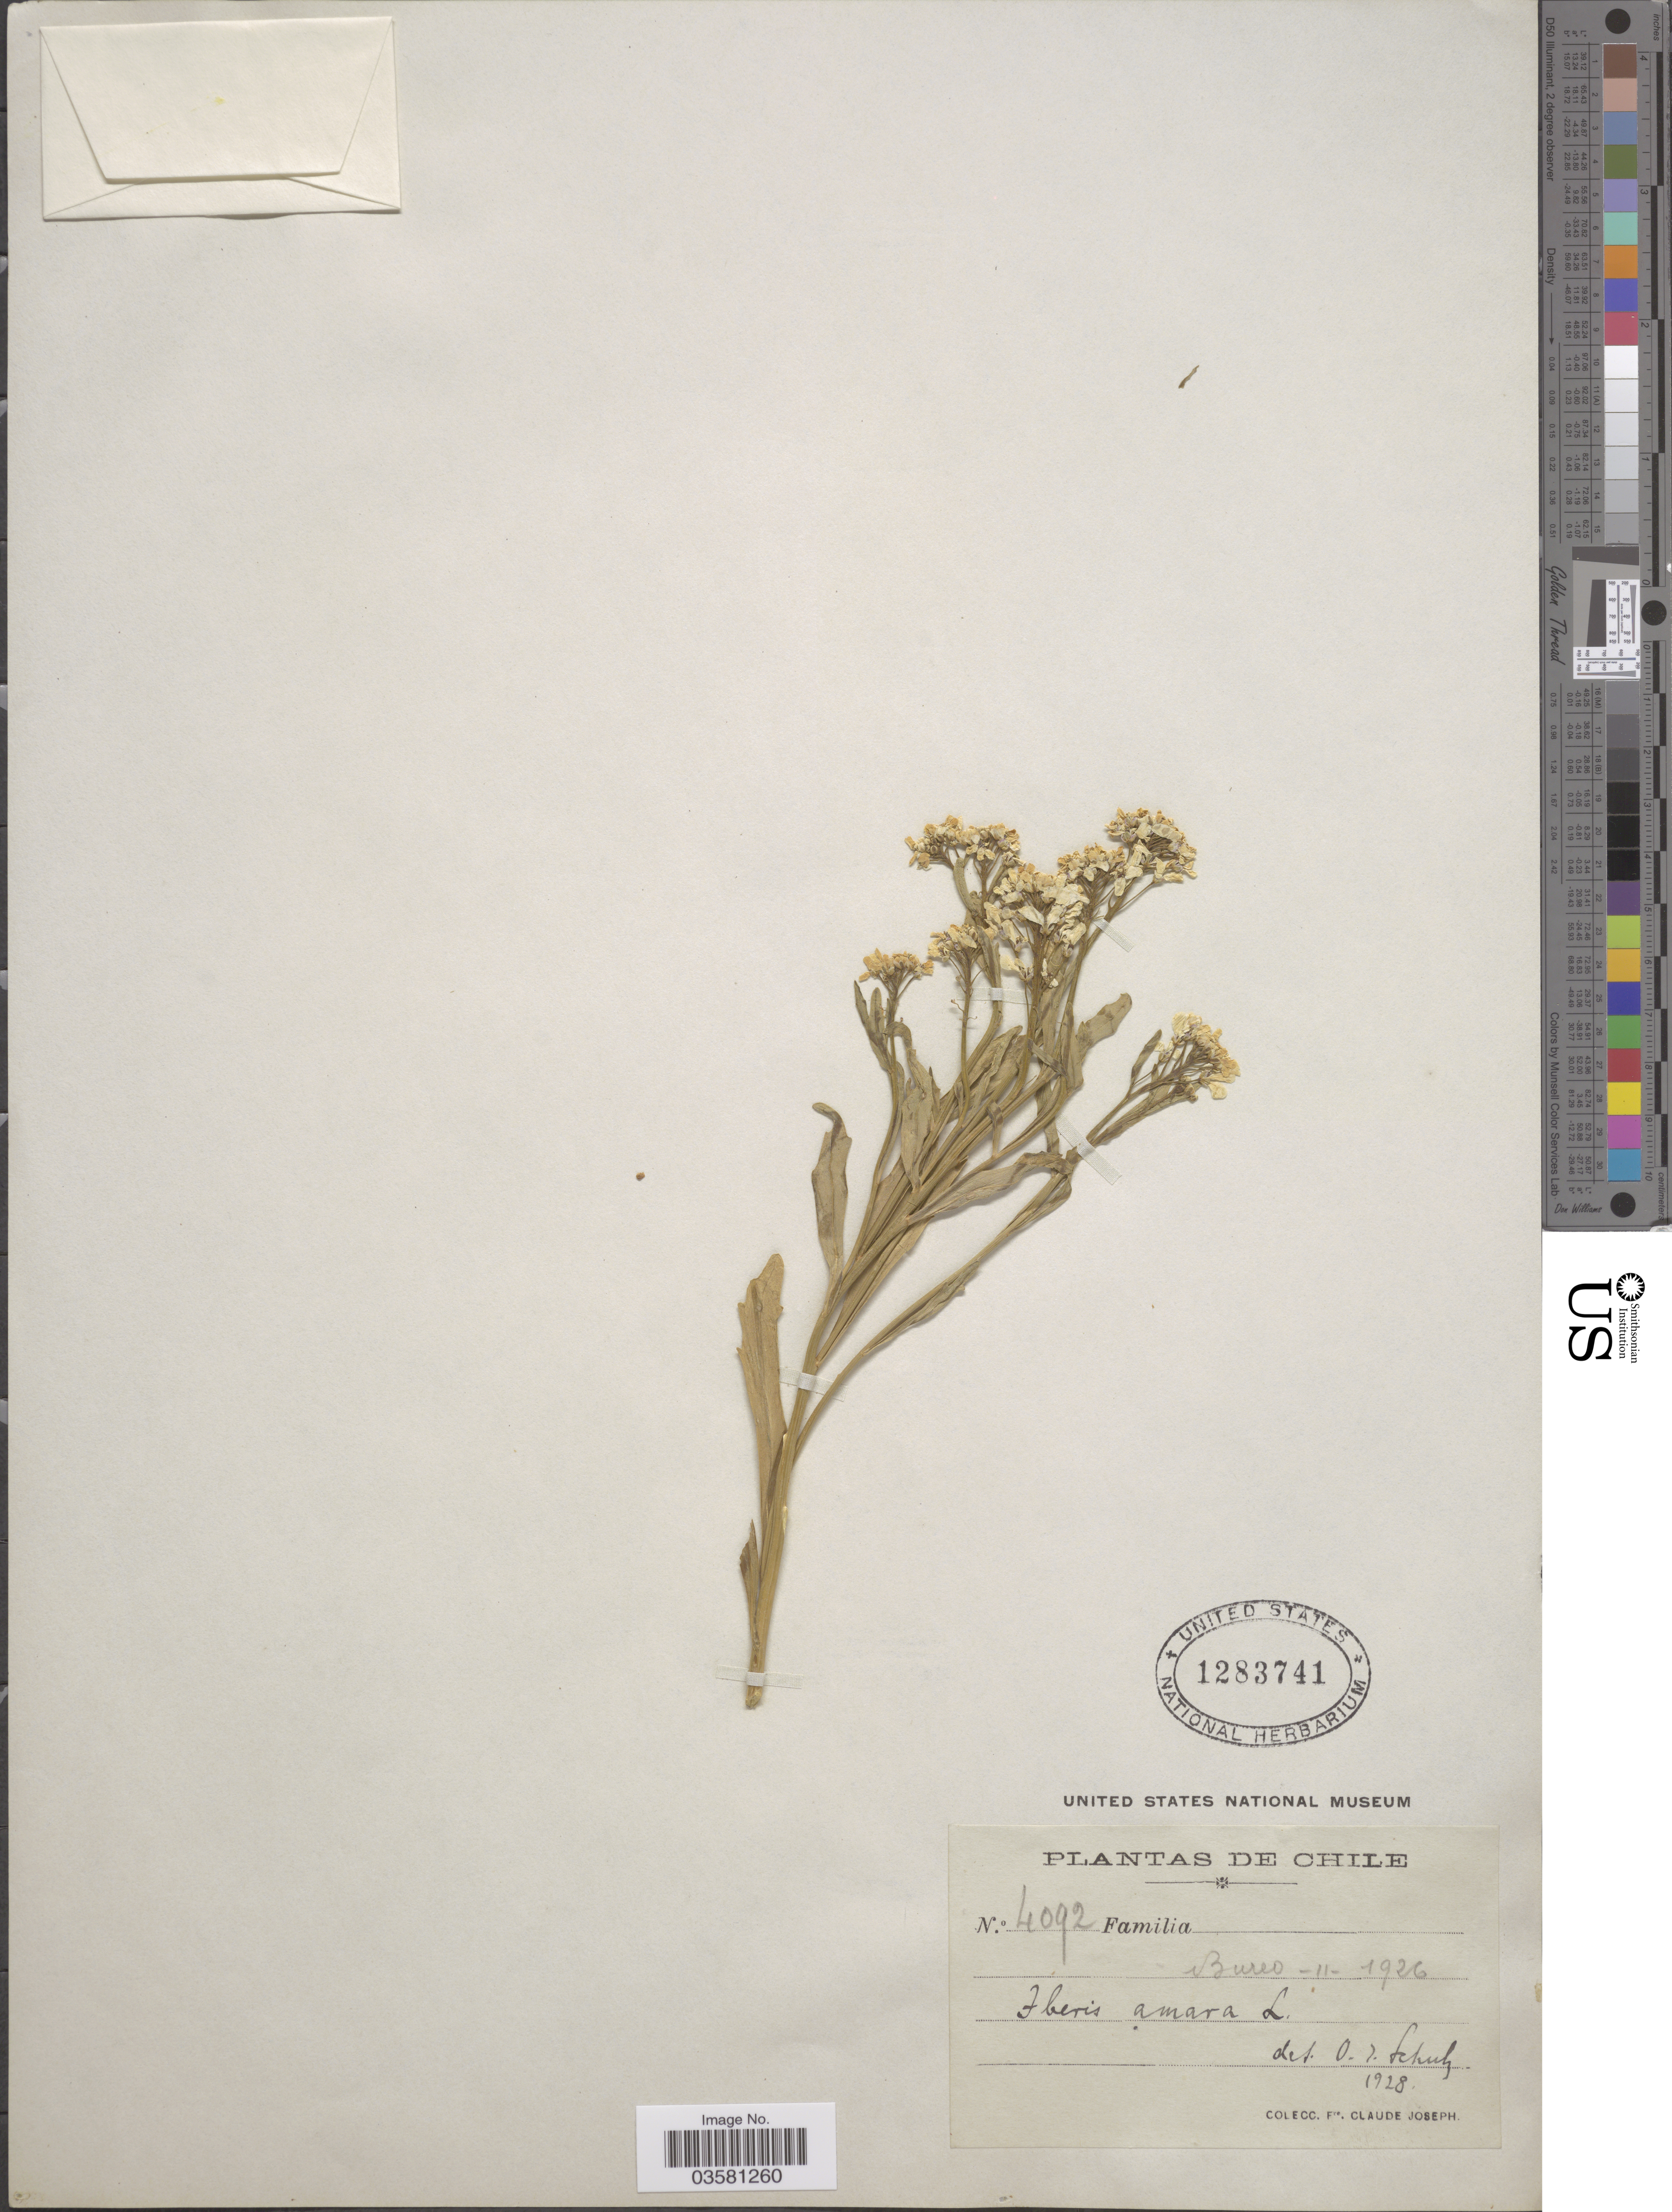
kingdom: Plantae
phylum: Tracheophyta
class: Magnoliopsida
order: Brassicales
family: Brassicaceae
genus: Iberis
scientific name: Iberis amara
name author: L.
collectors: Bro. Claude-Joseph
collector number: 4092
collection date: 1926-02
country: Chile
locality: Bureo.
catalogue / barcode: US 1283741